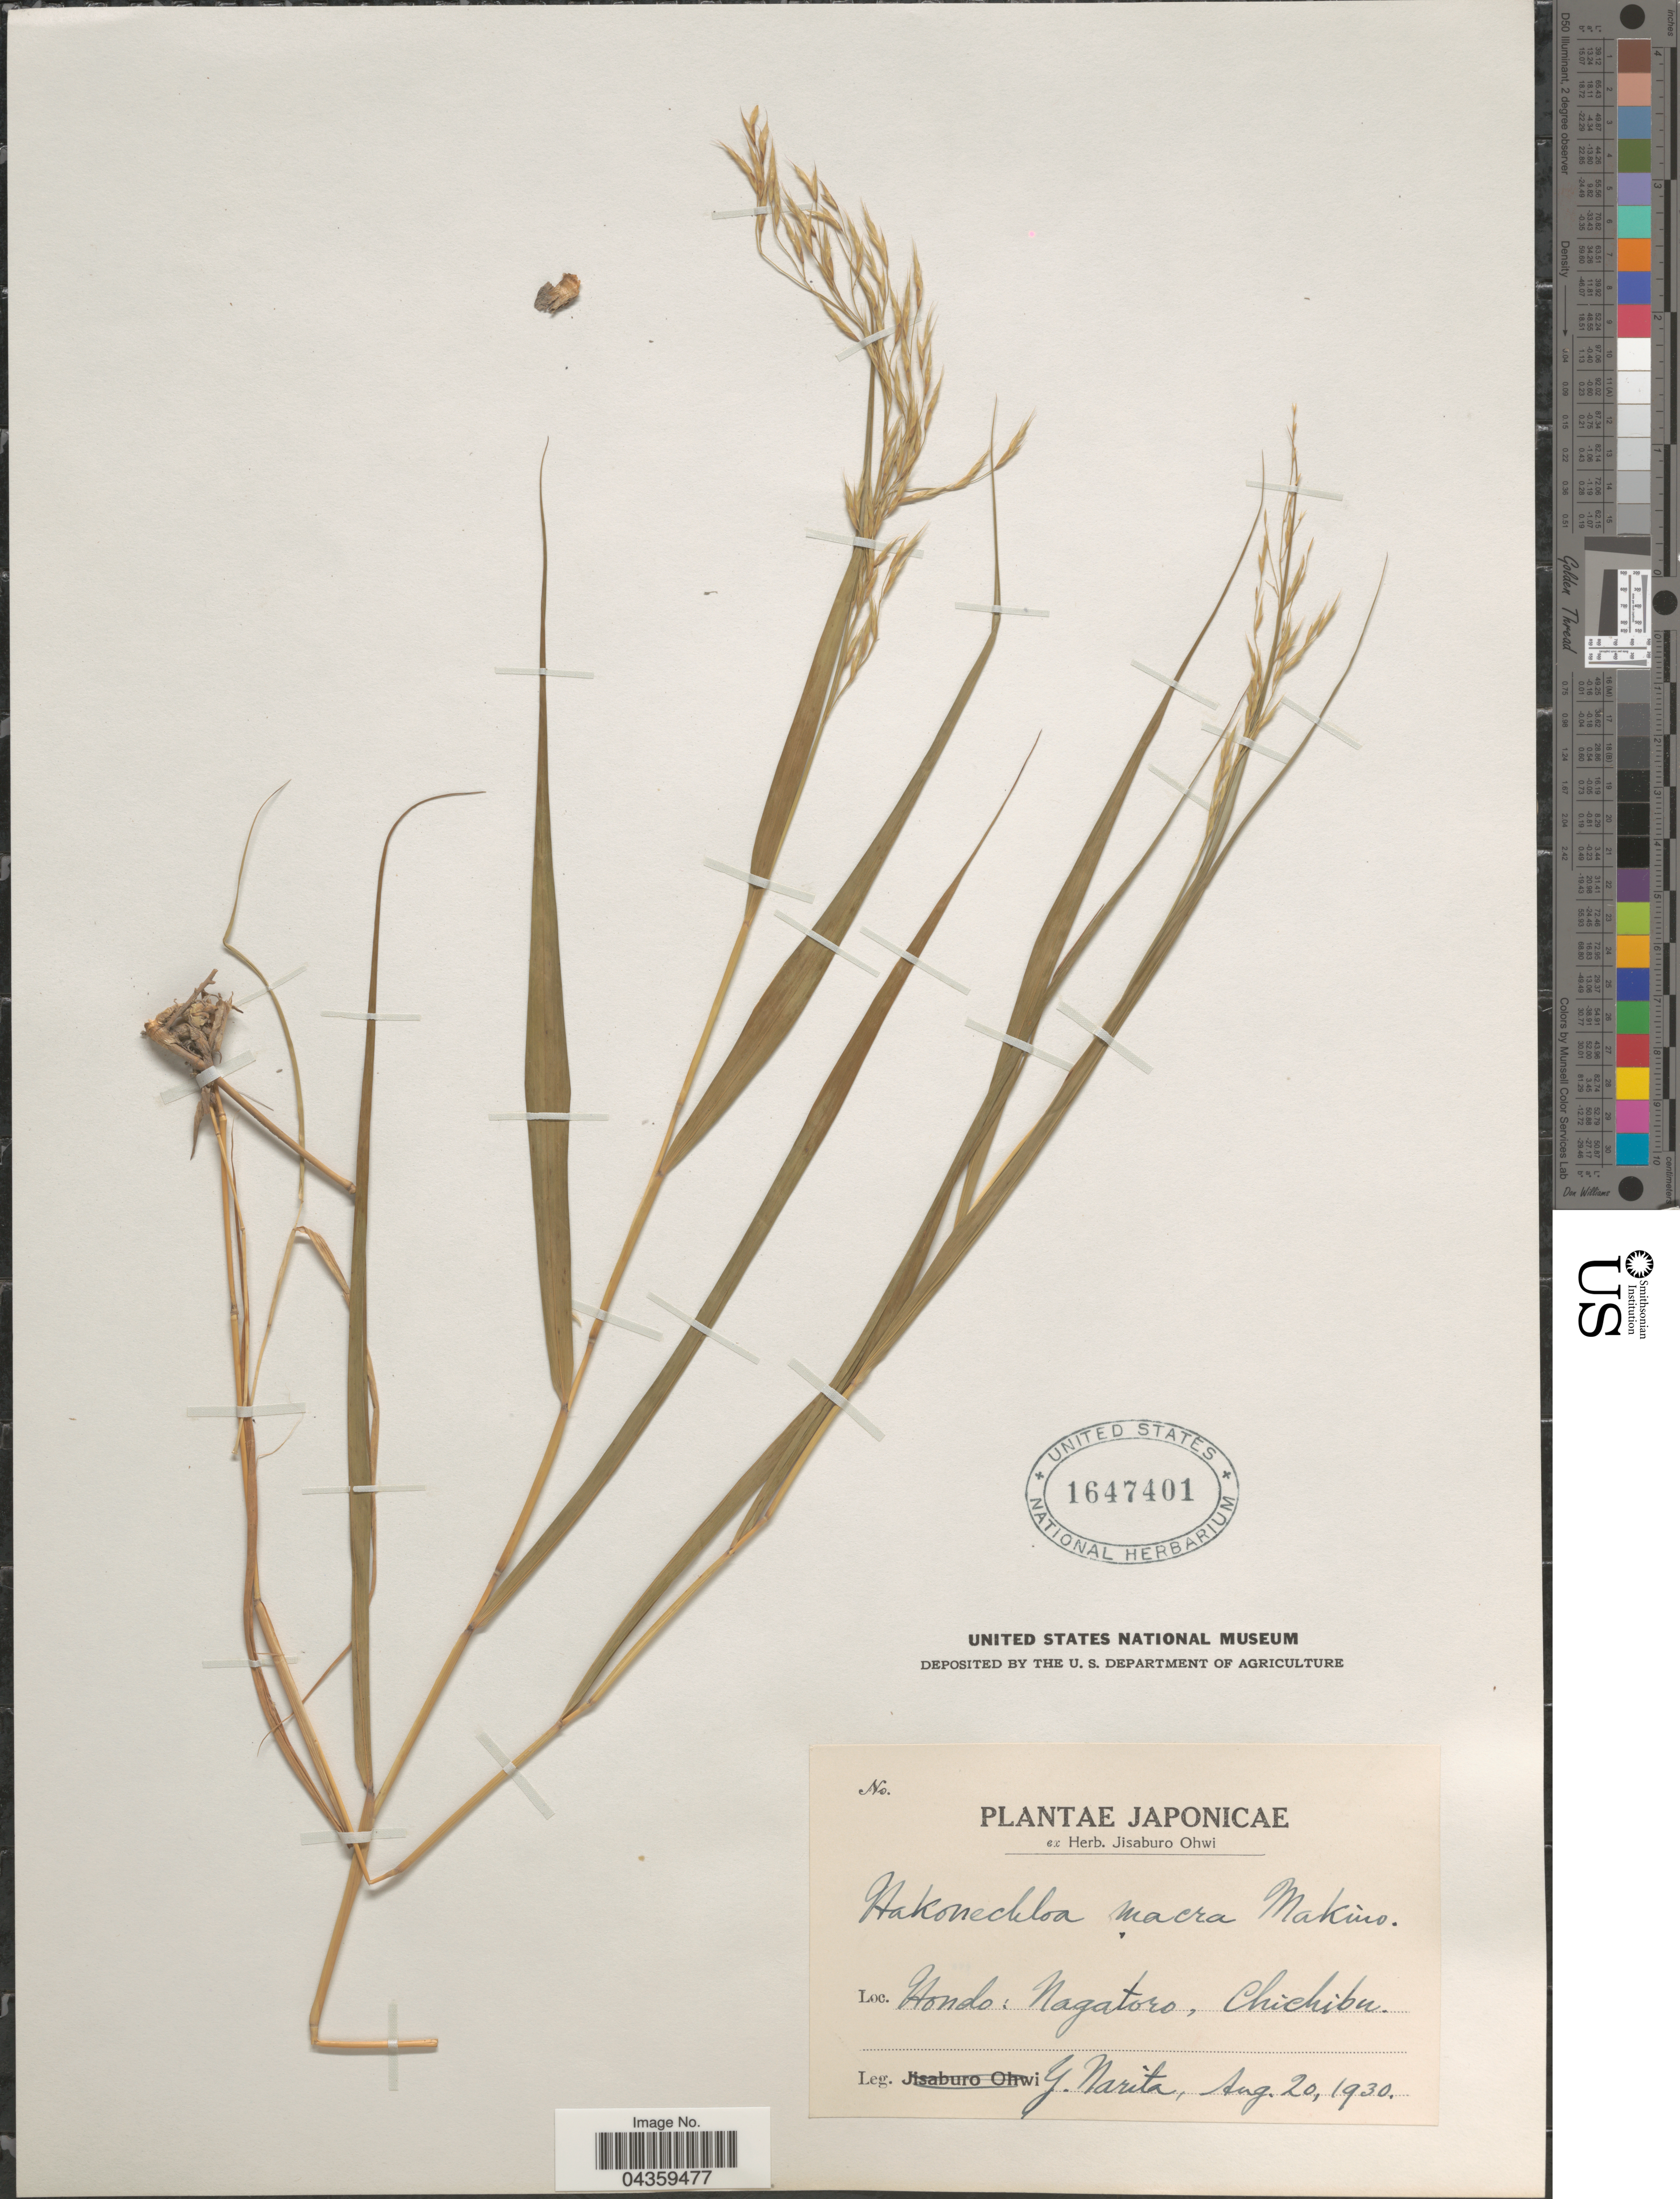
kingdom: Plantae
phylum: Tracheophyta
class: Liliopsida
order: Poales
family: Poaceae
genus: Hakonechloa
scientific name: Hakonechloa macra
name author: (Munro) Honda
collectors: Narita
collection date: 1930-08-20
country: Japan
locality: Japonicae. Hondo: Nagatoro, Chichibu.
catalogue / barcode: US 1647401